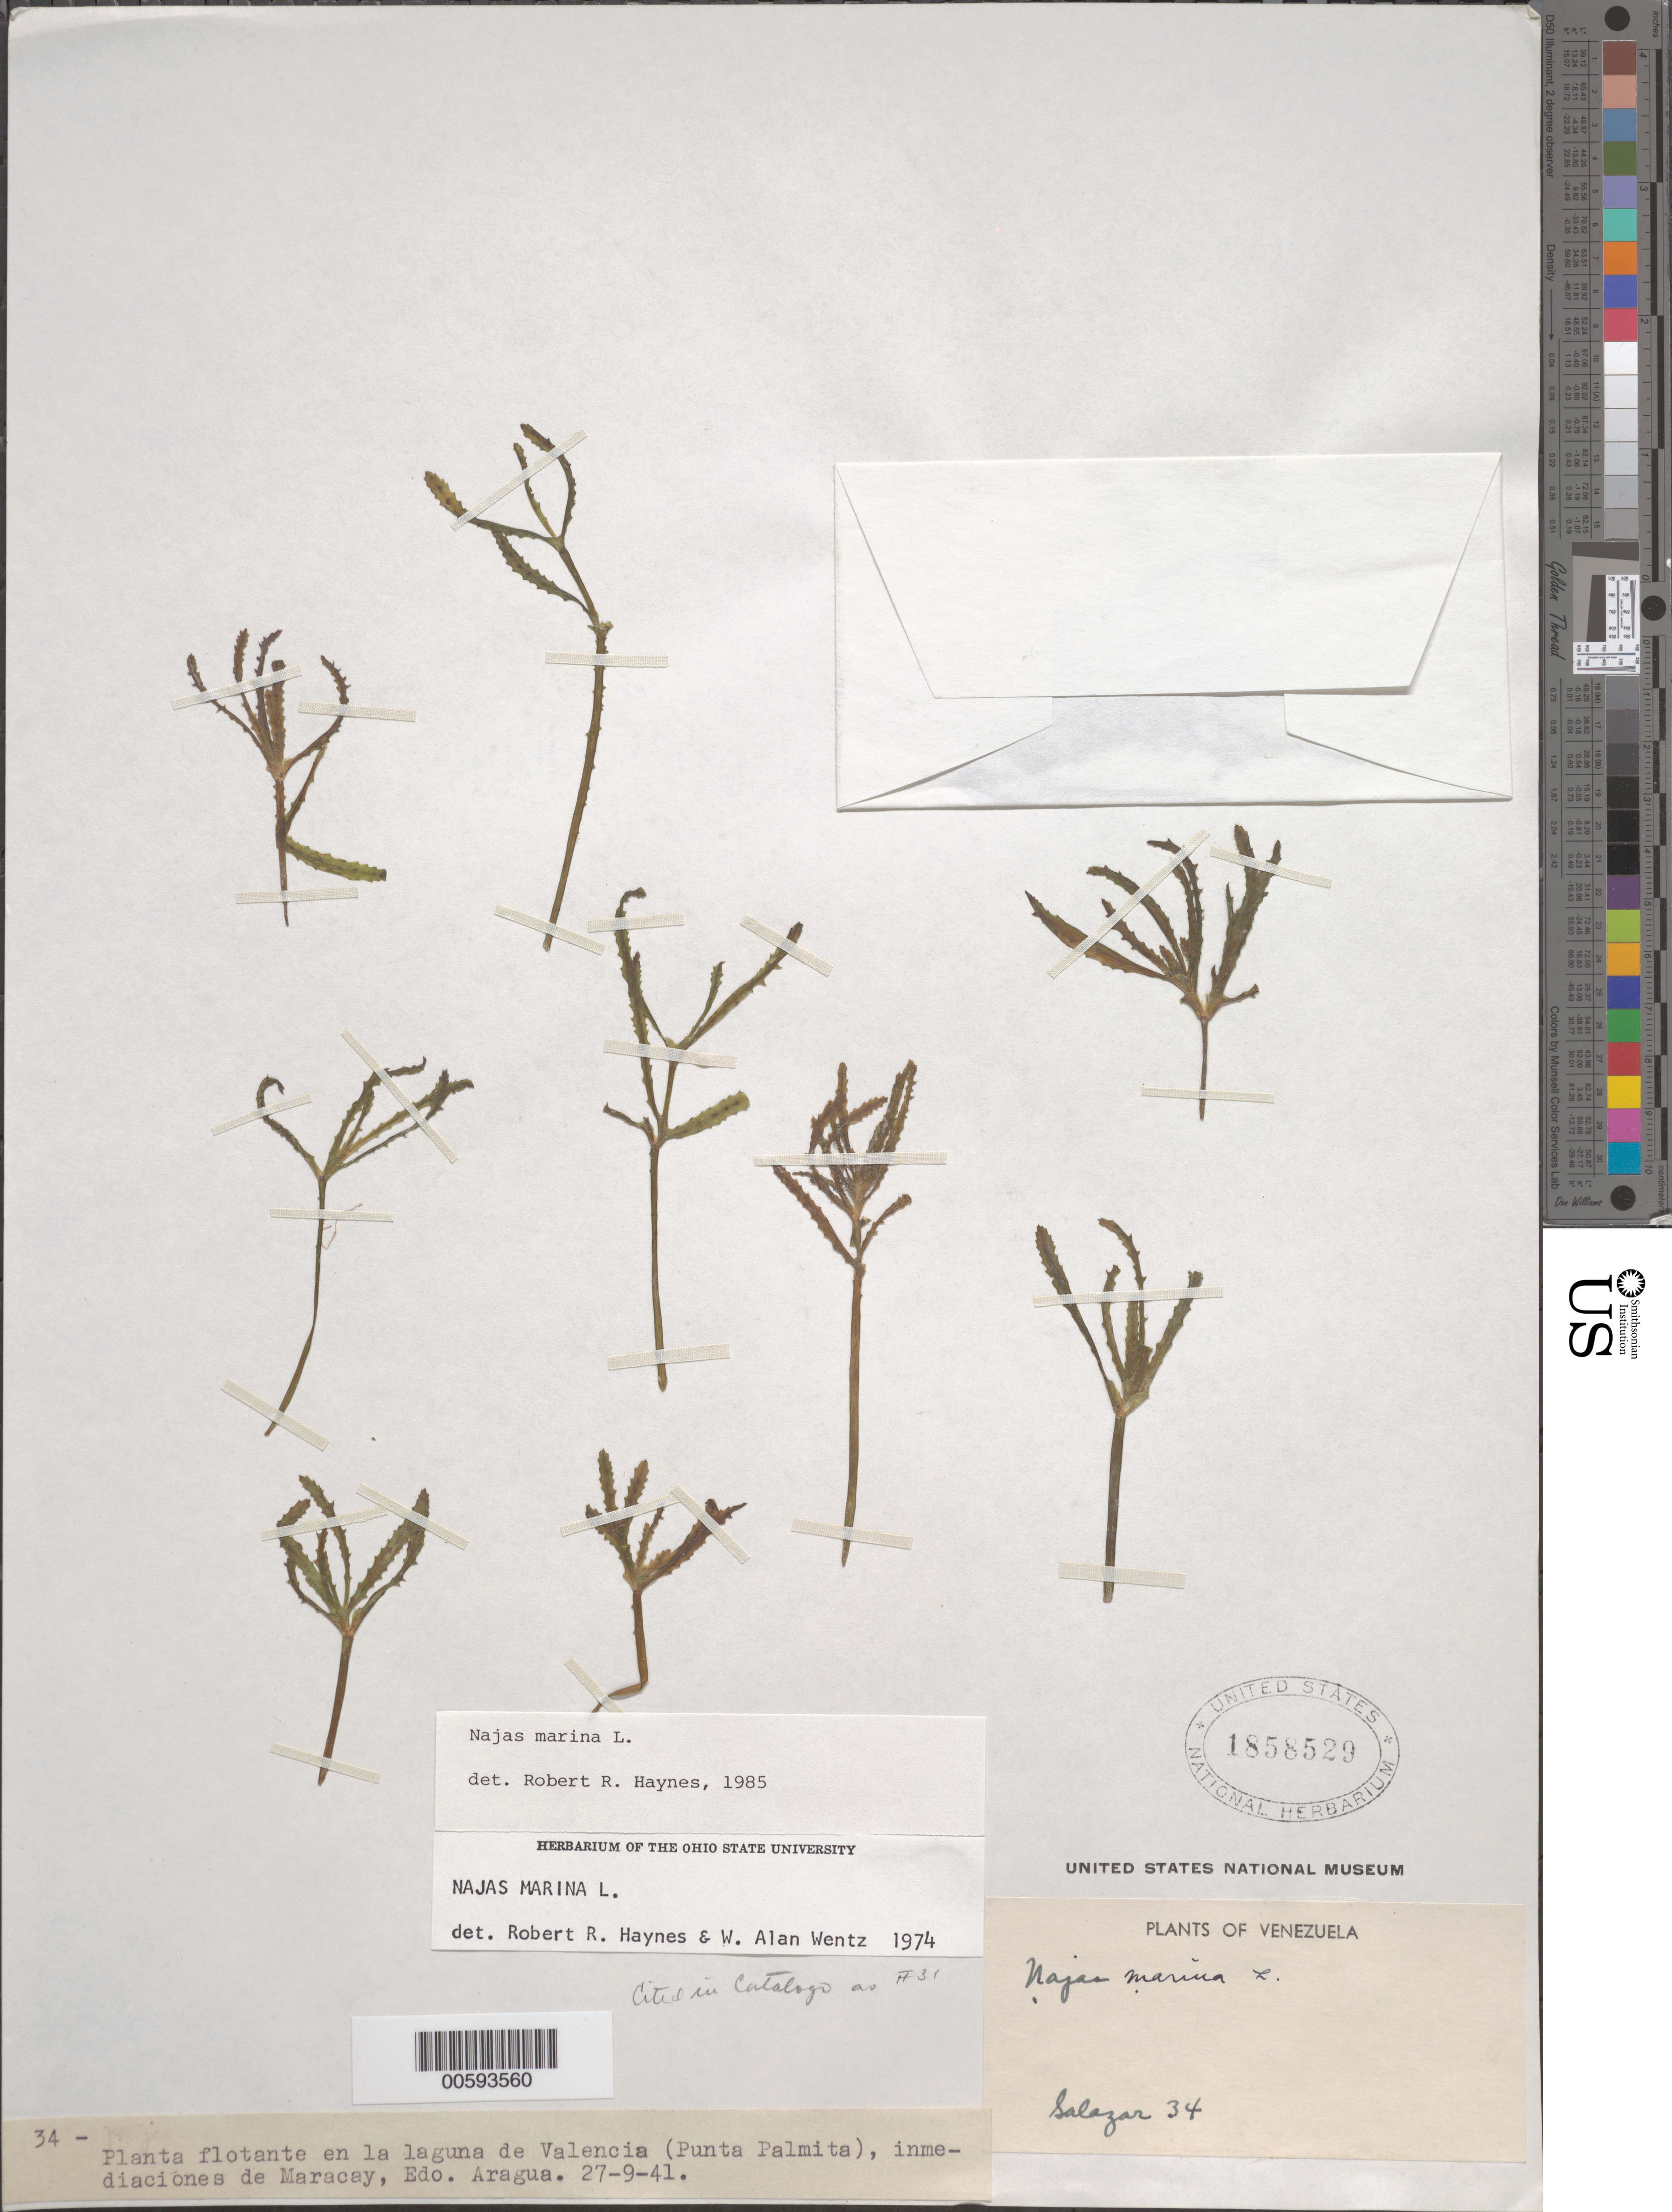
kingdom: Plantae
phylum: Tracheophyta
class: Liliopsida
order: Alismatales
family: Hydrocharitaceae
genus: Najas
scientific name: Najas marina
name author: L.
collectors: -. Salazar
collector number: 34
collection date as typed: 27 Sep 1941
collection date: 1941-09-27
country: Venezuela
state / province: Aragua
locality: Laguna de Valencia, Punta Palmita, Marqacay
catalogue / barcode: US 1858529